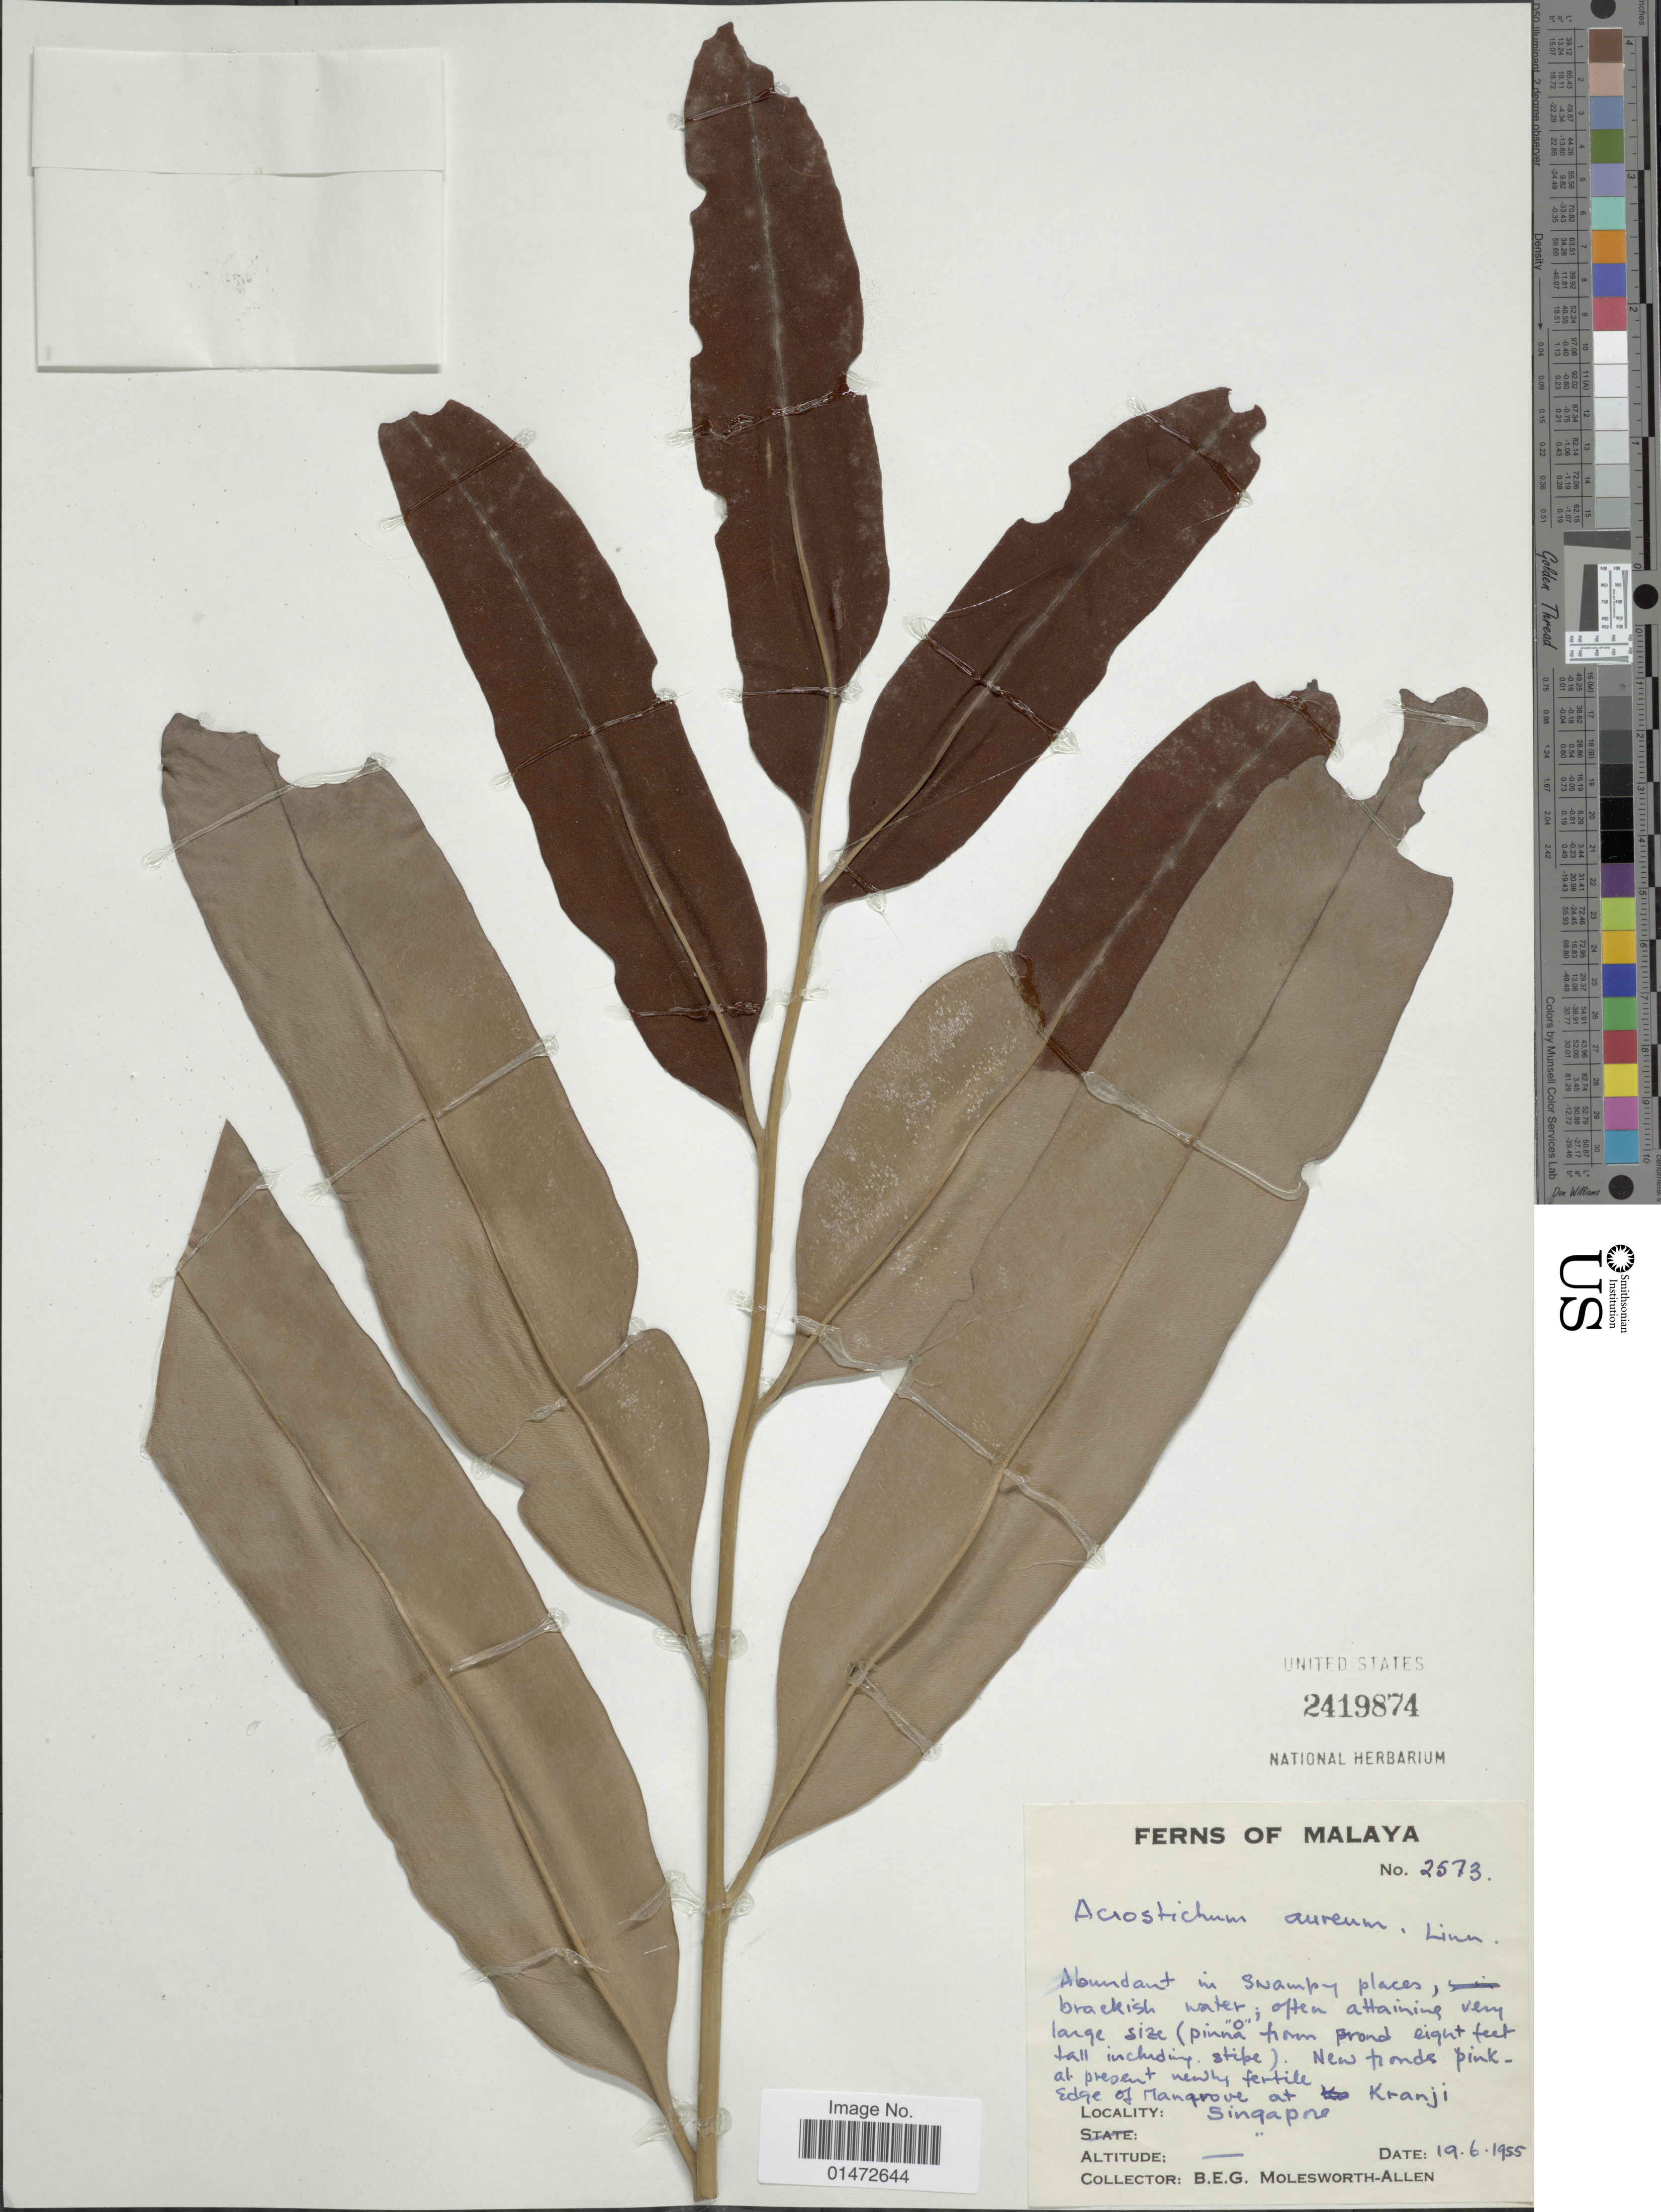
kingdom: Plantae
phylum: Tracheophyta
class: Polypodiopsida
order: Polypodiales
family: Pteridaceae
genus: Acrostichum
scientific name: Acrostichum aureum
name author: L.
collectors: B. E. G. Molesworth-Allen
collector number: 2573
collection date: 1955-06-19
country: Singapore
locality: Malaya. Edge of Mangrove at Kranji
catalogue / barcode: US 2419874